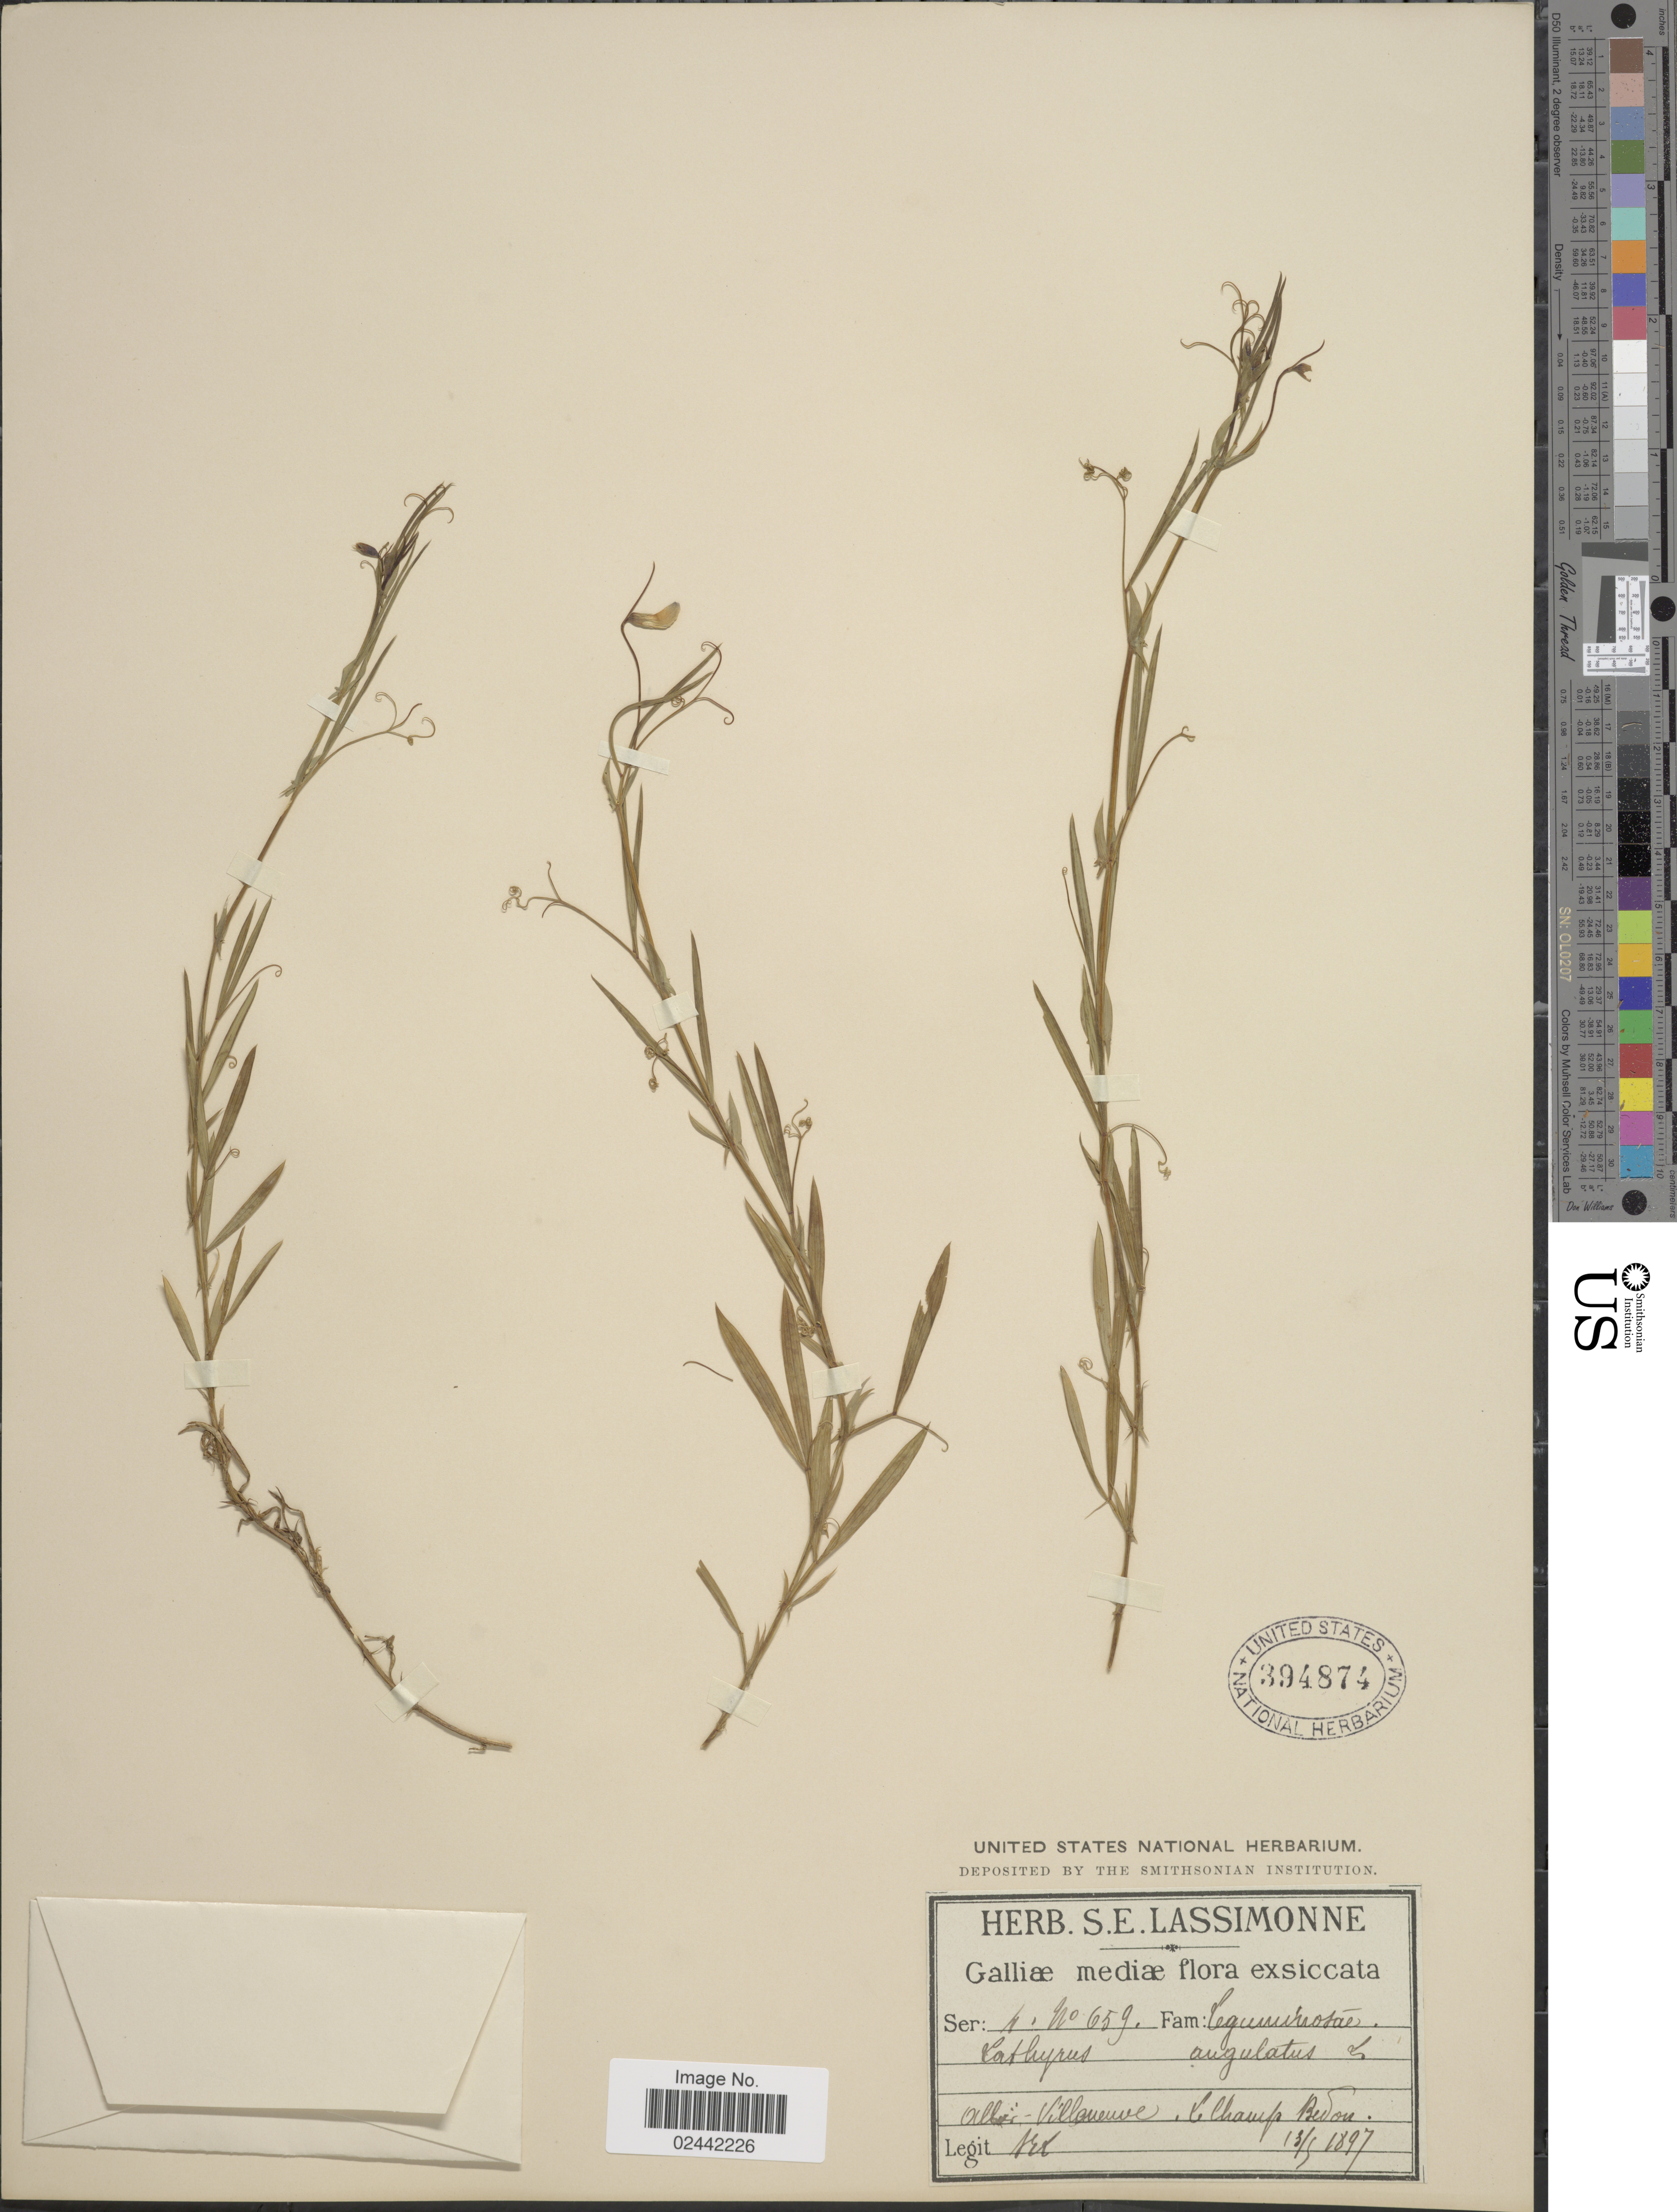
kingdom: Plantae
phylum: Tracheophyta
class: Magnoliopsida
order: Fabales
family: Fabaceae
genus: Lathyrus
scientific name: Lathyrus angulatus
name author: L.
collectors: S. Lassimonne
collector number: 659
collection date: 1897-05-13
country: France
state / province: Provence-Alpes-Côte d'Azur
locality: Allier- Villeneuve, C. Champ Bedou. Galliae mediae.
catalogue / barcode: US 394874